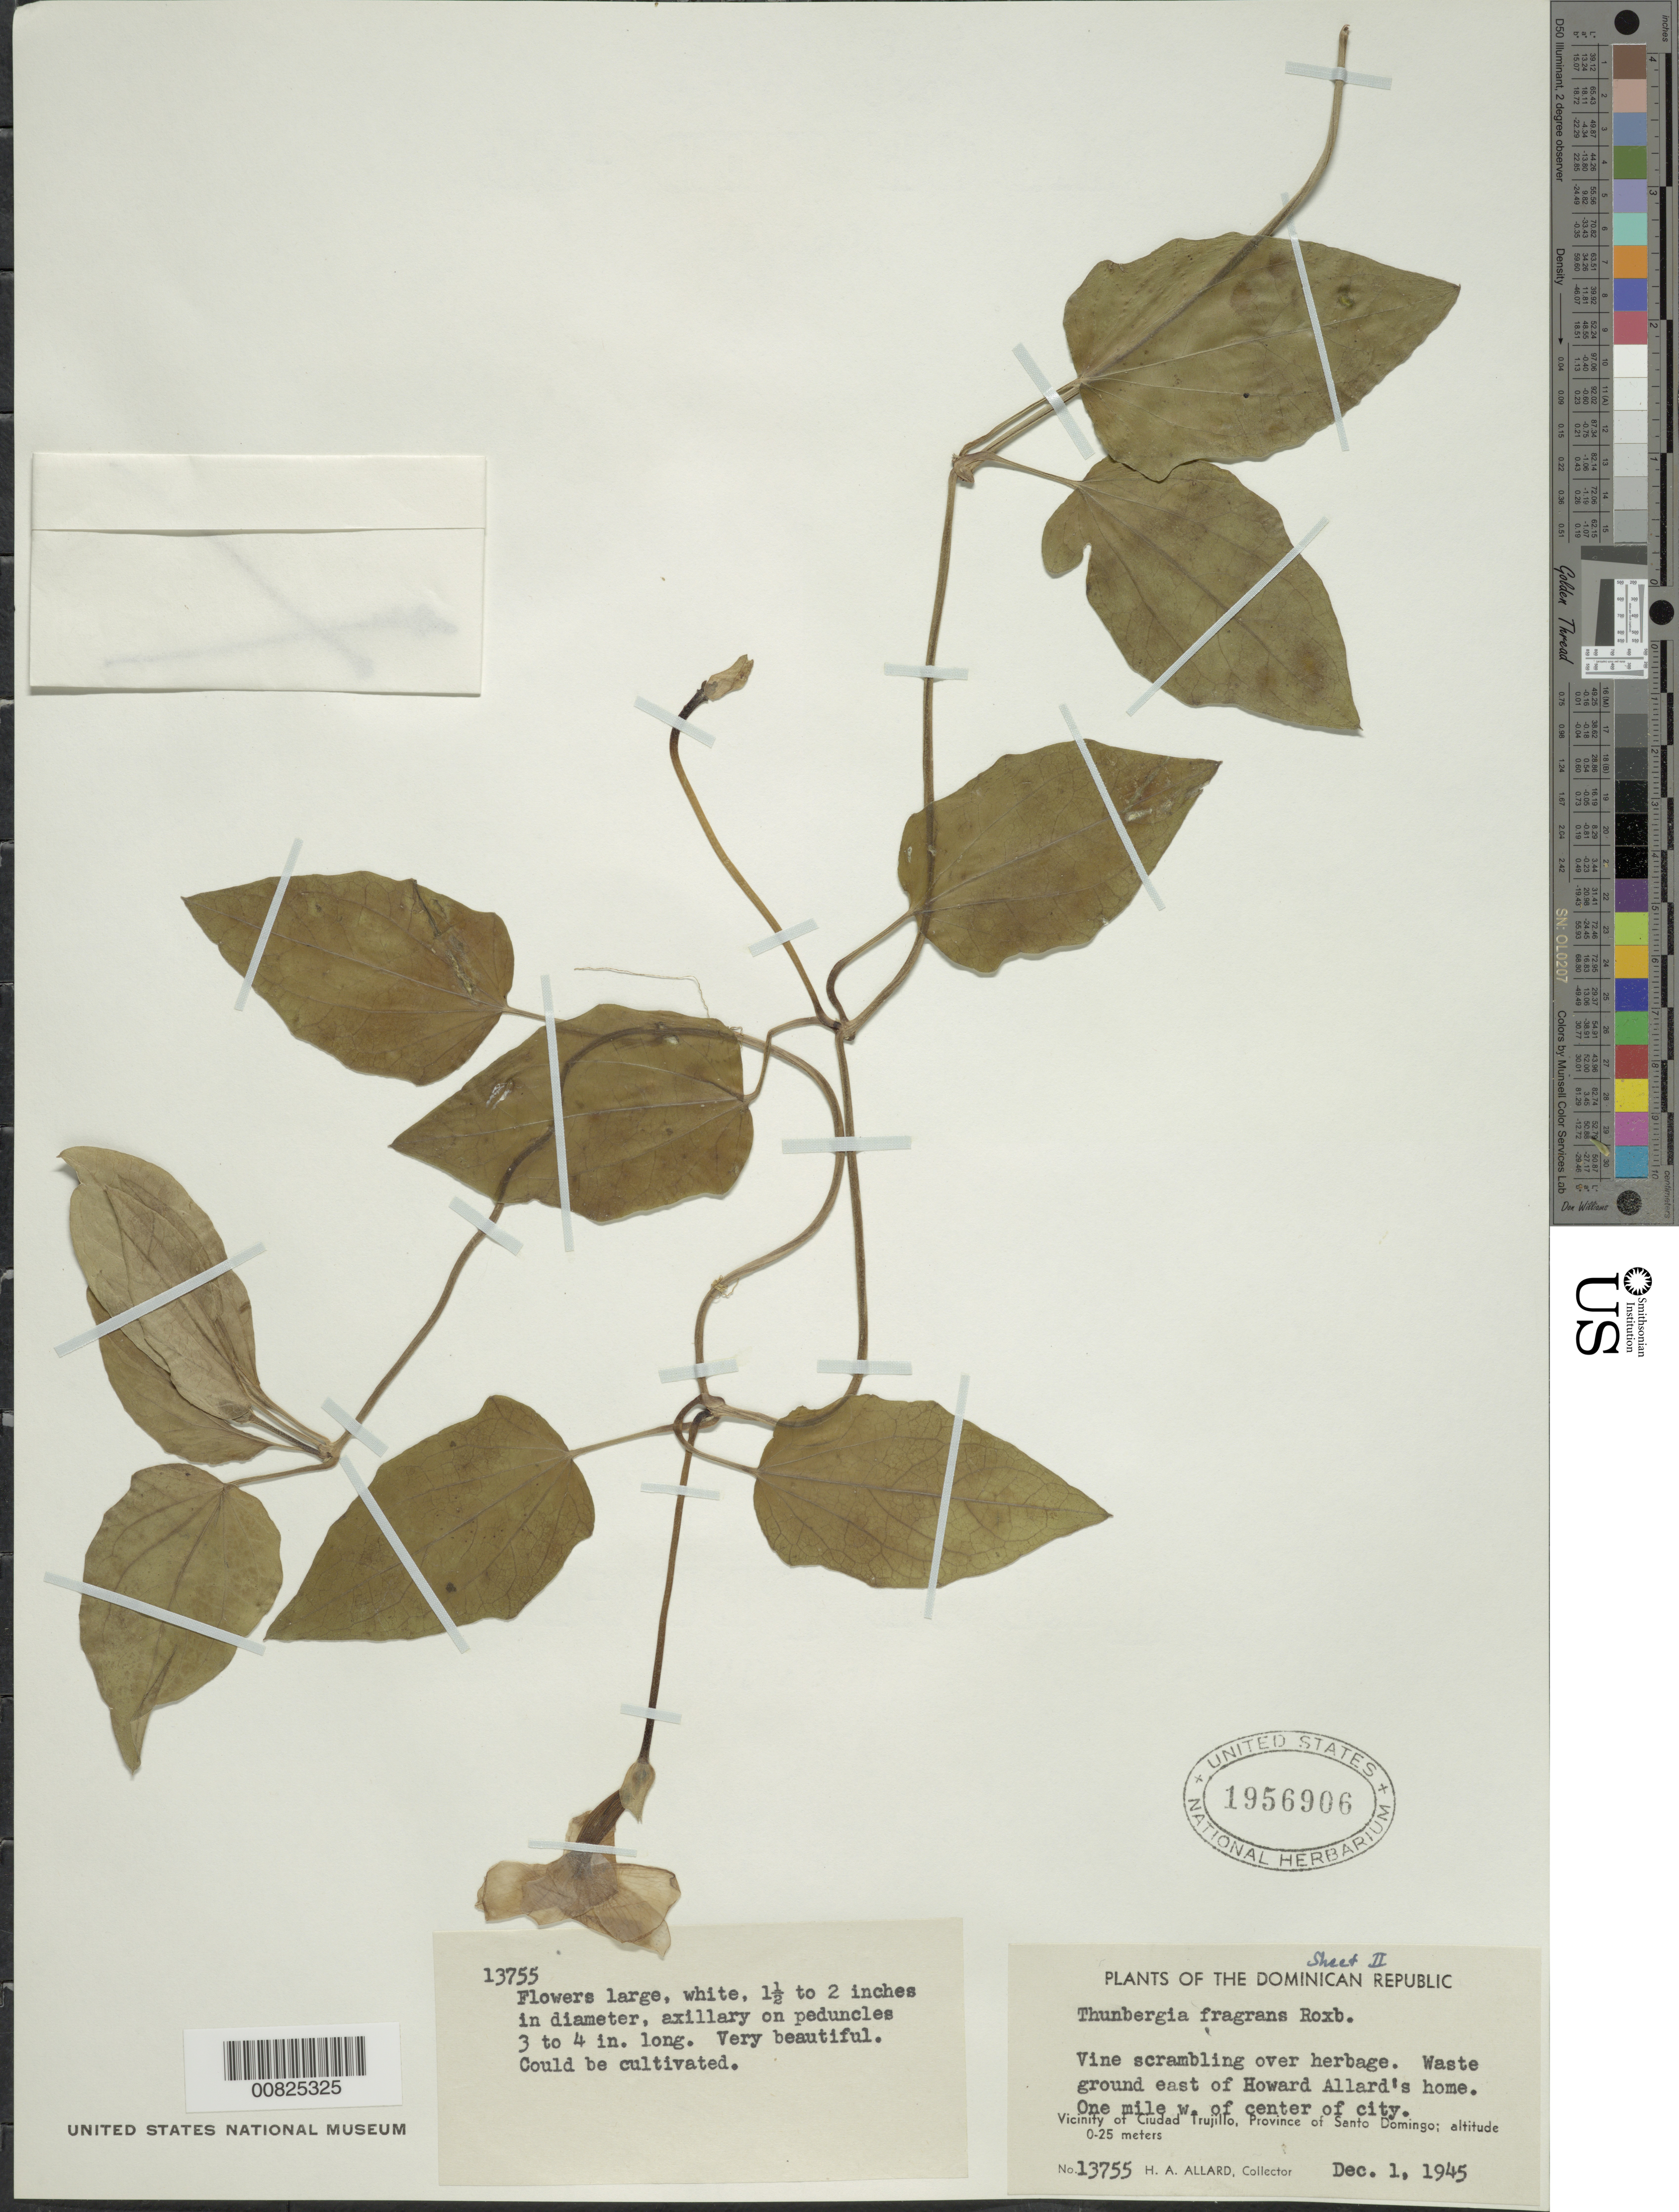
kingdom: Plantae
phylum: Tracheophyta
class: Magnoliopsida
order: Lamiales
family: Acanthaceae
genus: Thunbergia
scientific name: Thunbergia fragrans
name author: Roxb.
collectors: H. A. Allard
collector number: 13755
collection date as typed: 01 Dec 1945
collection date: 1945-12-01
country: Dominican Republic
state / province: Distrito Nacional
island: Hispaniola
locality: Vicinity of Santo Domingo City, E of Howard Allard's home, 1 mile W of center of city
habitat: Waste ground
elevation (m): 0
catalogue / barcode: US 1956906